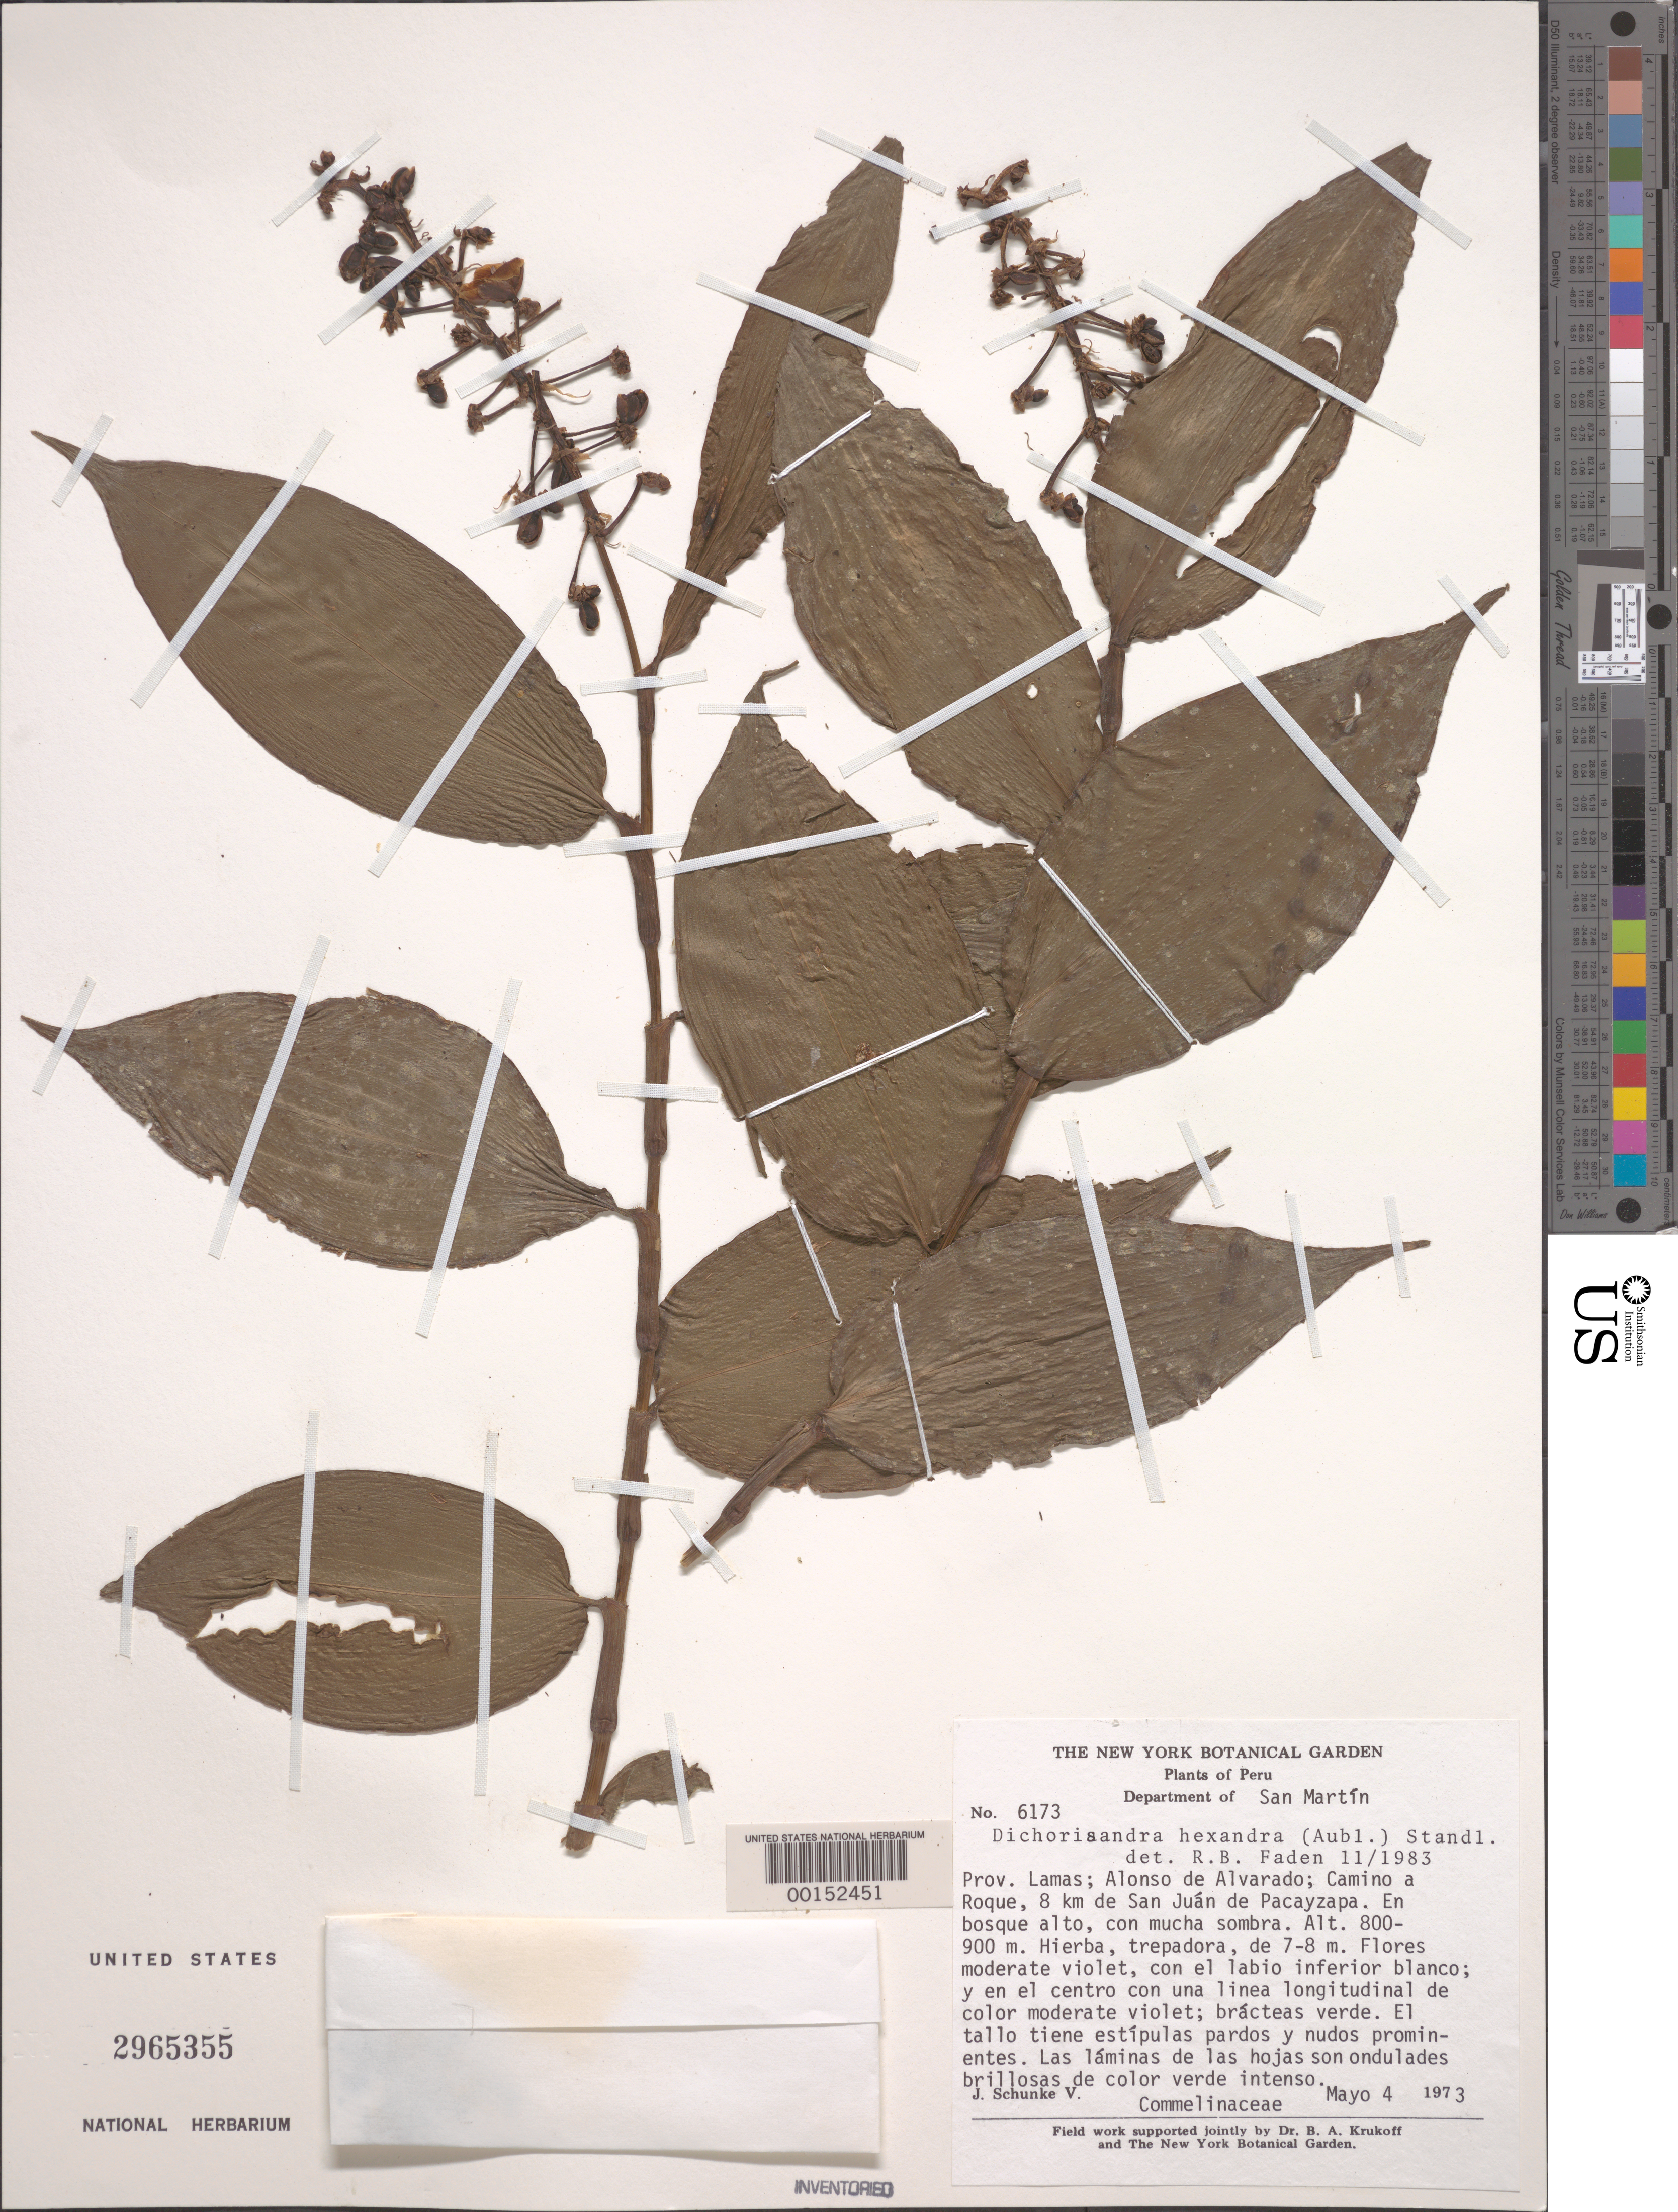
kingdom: Plantae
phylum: Tracheophyta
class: Liliopsida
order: Commelinales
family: Commelinaceae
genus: Dichorisandra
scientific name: Dichorisandra hexandra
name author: (Aubl.) Standl.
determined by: Faden, Robert B., (US), Smithsonian Institution - National Museum of Natural History (UNITED STATES)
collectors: J. Schunke Vigo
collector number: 6173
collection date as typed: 04 May 1973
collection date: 1973-05-04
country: Peru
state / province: San Martín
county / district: Lamas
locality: Alonso de alvarado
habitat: Low forest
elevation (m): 800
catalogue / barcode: US 2965355